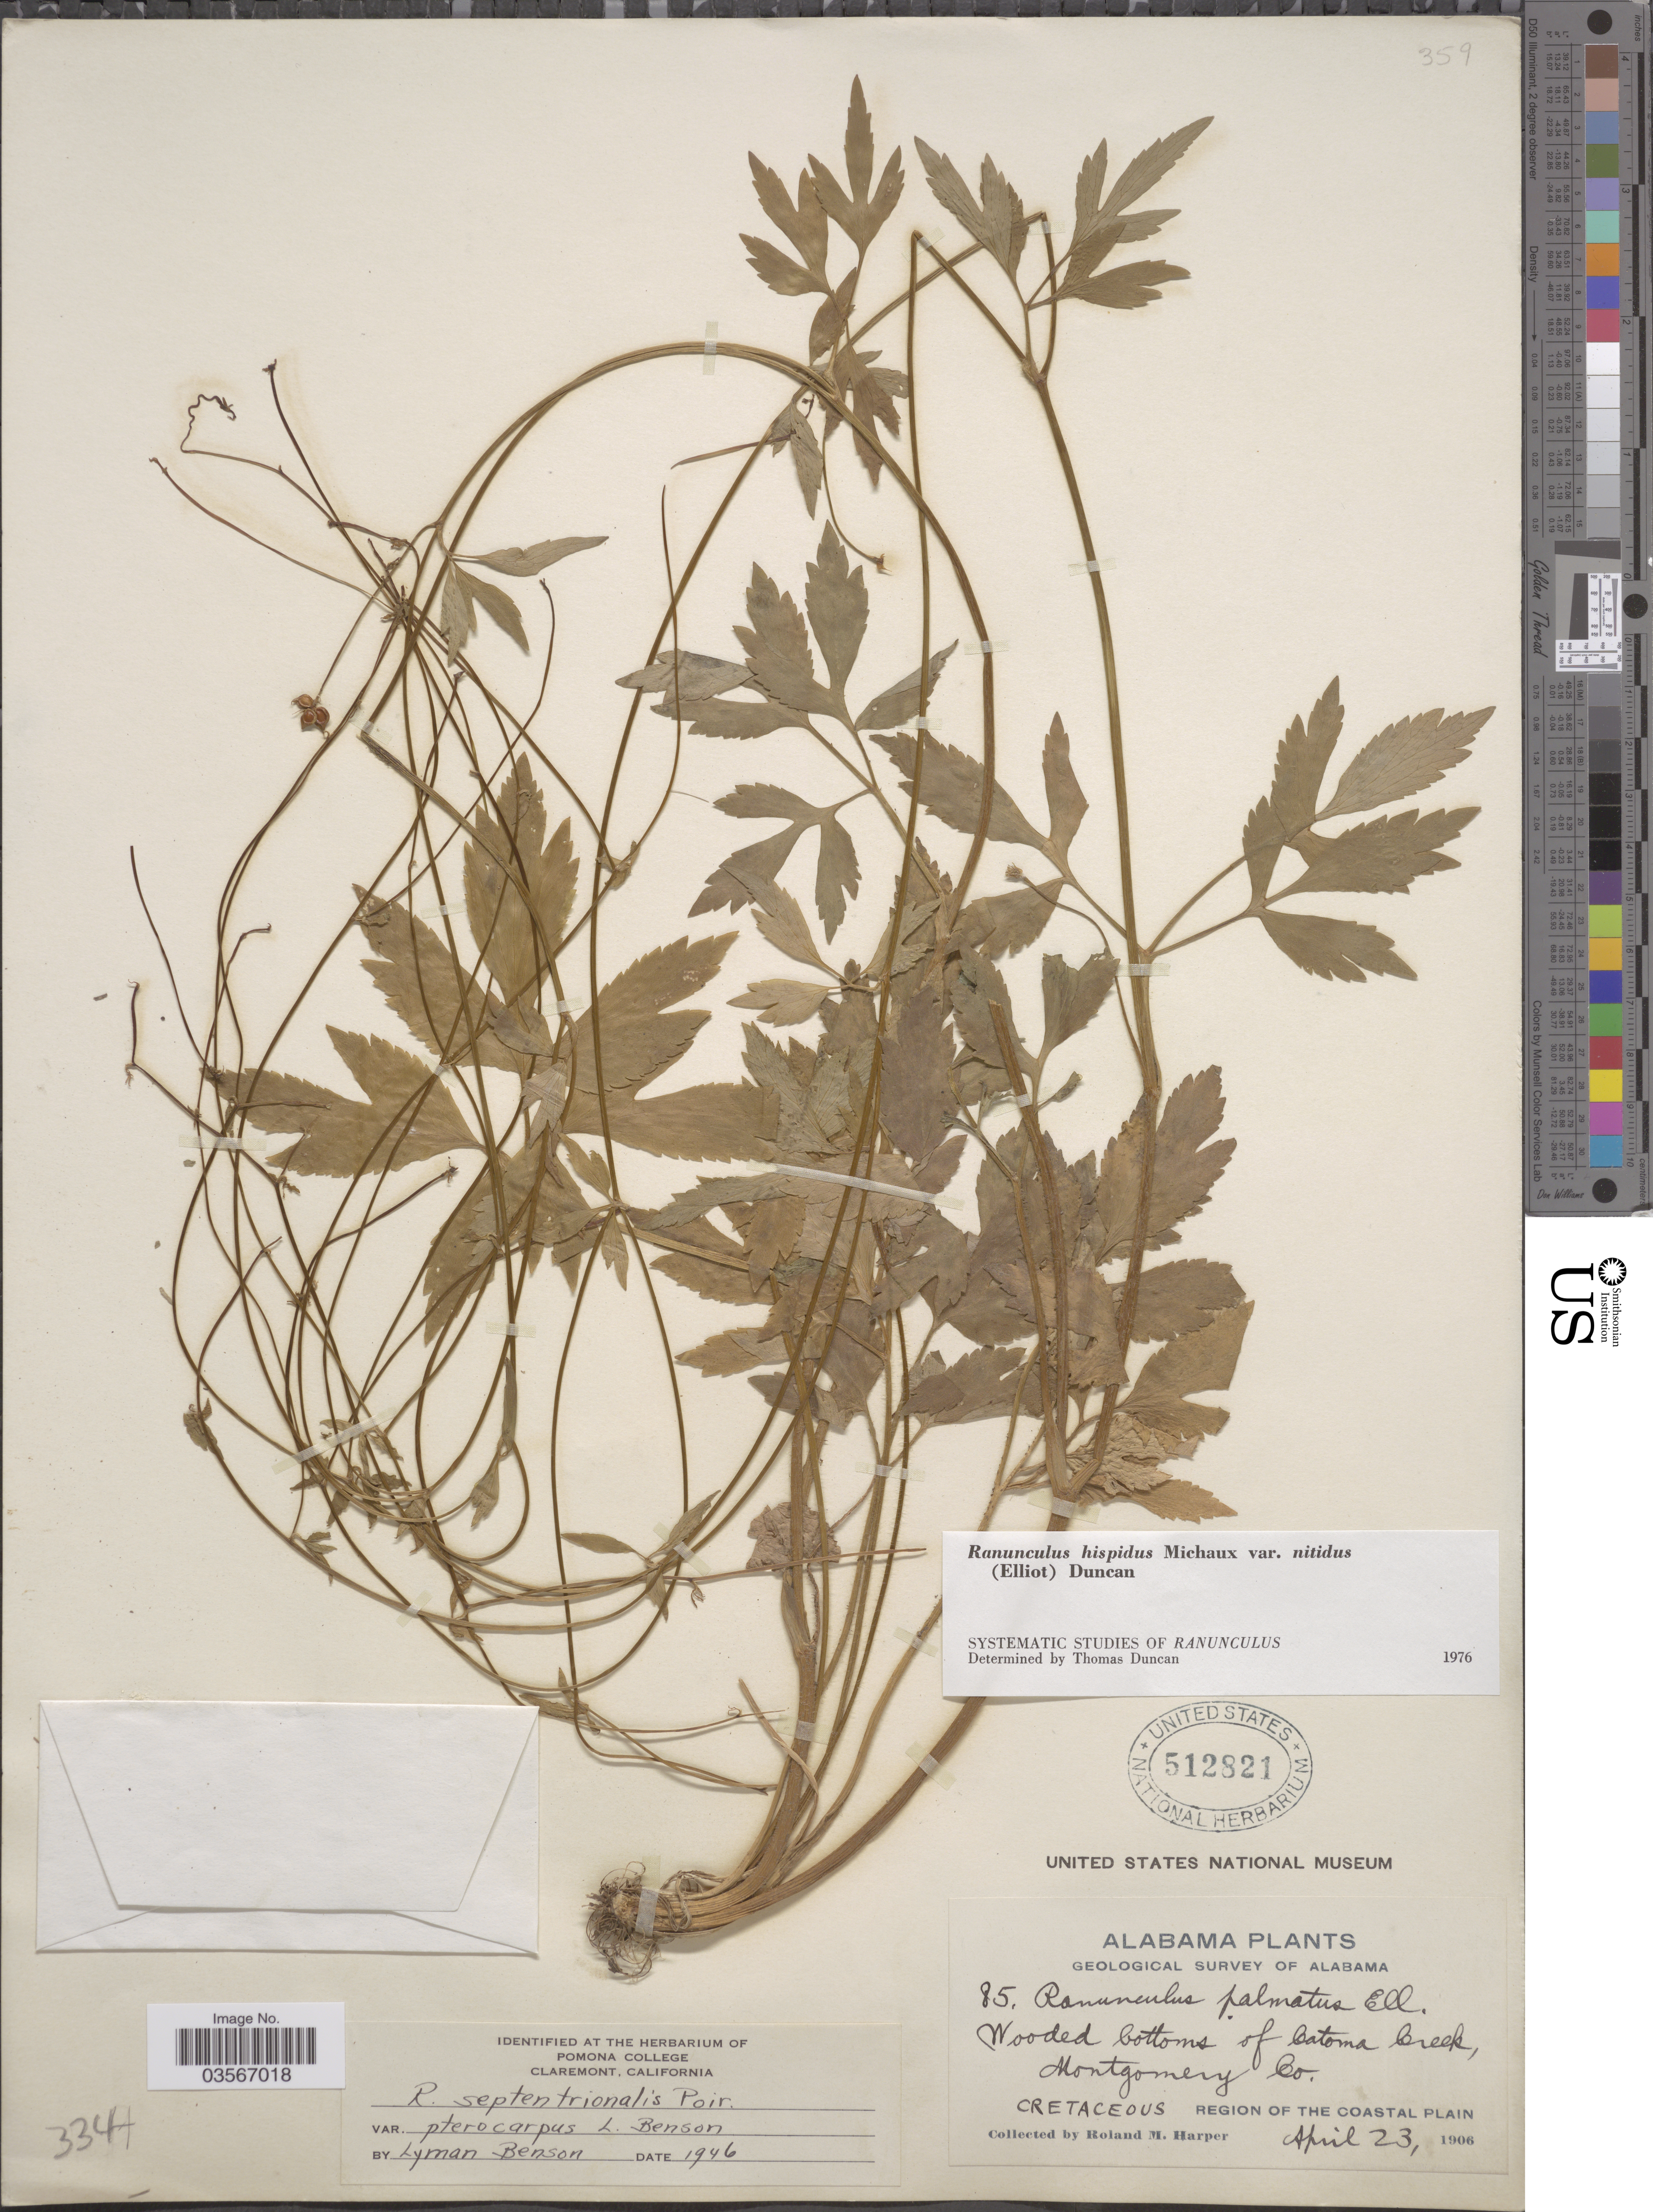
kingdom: Plantae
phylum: Tracheophyta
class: Magnoliopsida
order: Ranunculales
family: Ranunculaceae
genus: Ranunculus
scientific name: Ranunculus hispidus var. nitidus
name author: (Chapm.) T. Duncan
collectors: R. M. Harper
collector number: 85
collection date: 1906-04-23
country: United States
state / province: Alabama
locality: Wooded bottoms of Catoma Creek, Montgomery Co. Cretaceous Region of The Coastal Plain.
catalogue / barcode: US 512821